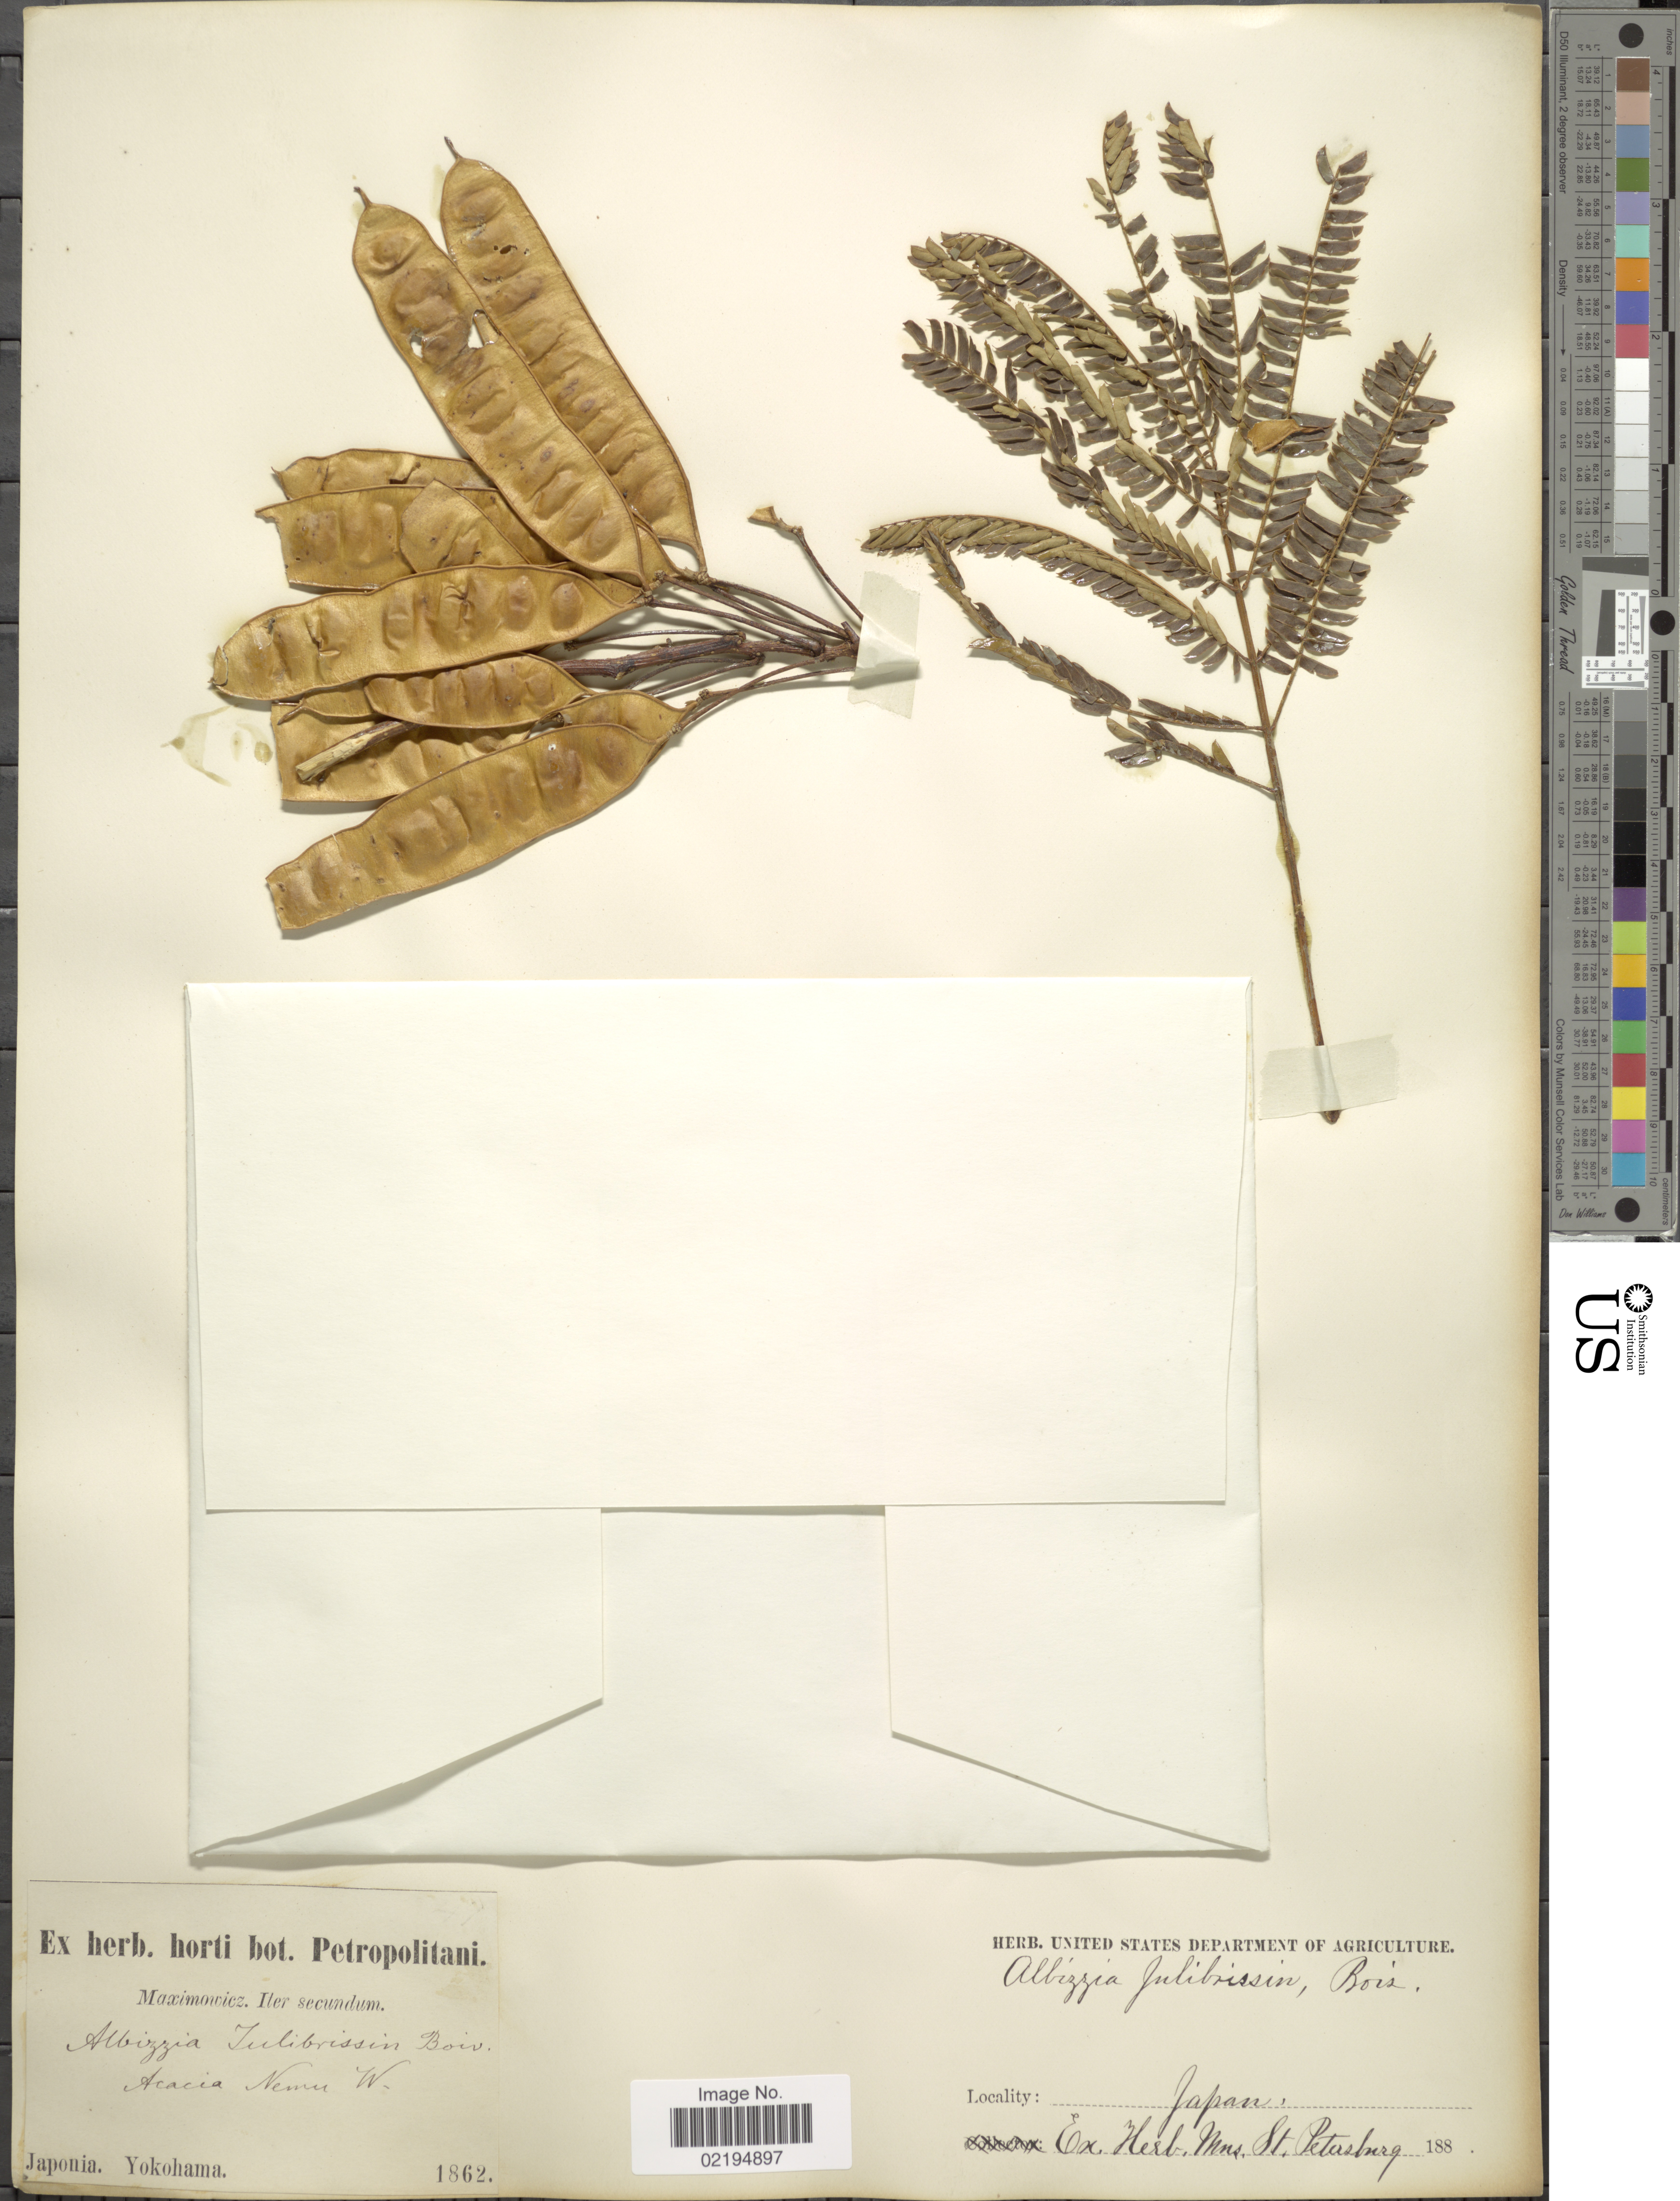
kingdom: Plantae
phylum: Tracheophyta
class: Magnoliopsida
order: Fabales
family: Fabaceae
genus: Albizia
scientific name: Albizia julibrissin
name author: Durazz.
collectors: Maximowicz, --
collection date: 1862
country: Japan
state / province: Kanagawa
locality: Japonia, Yokohama.